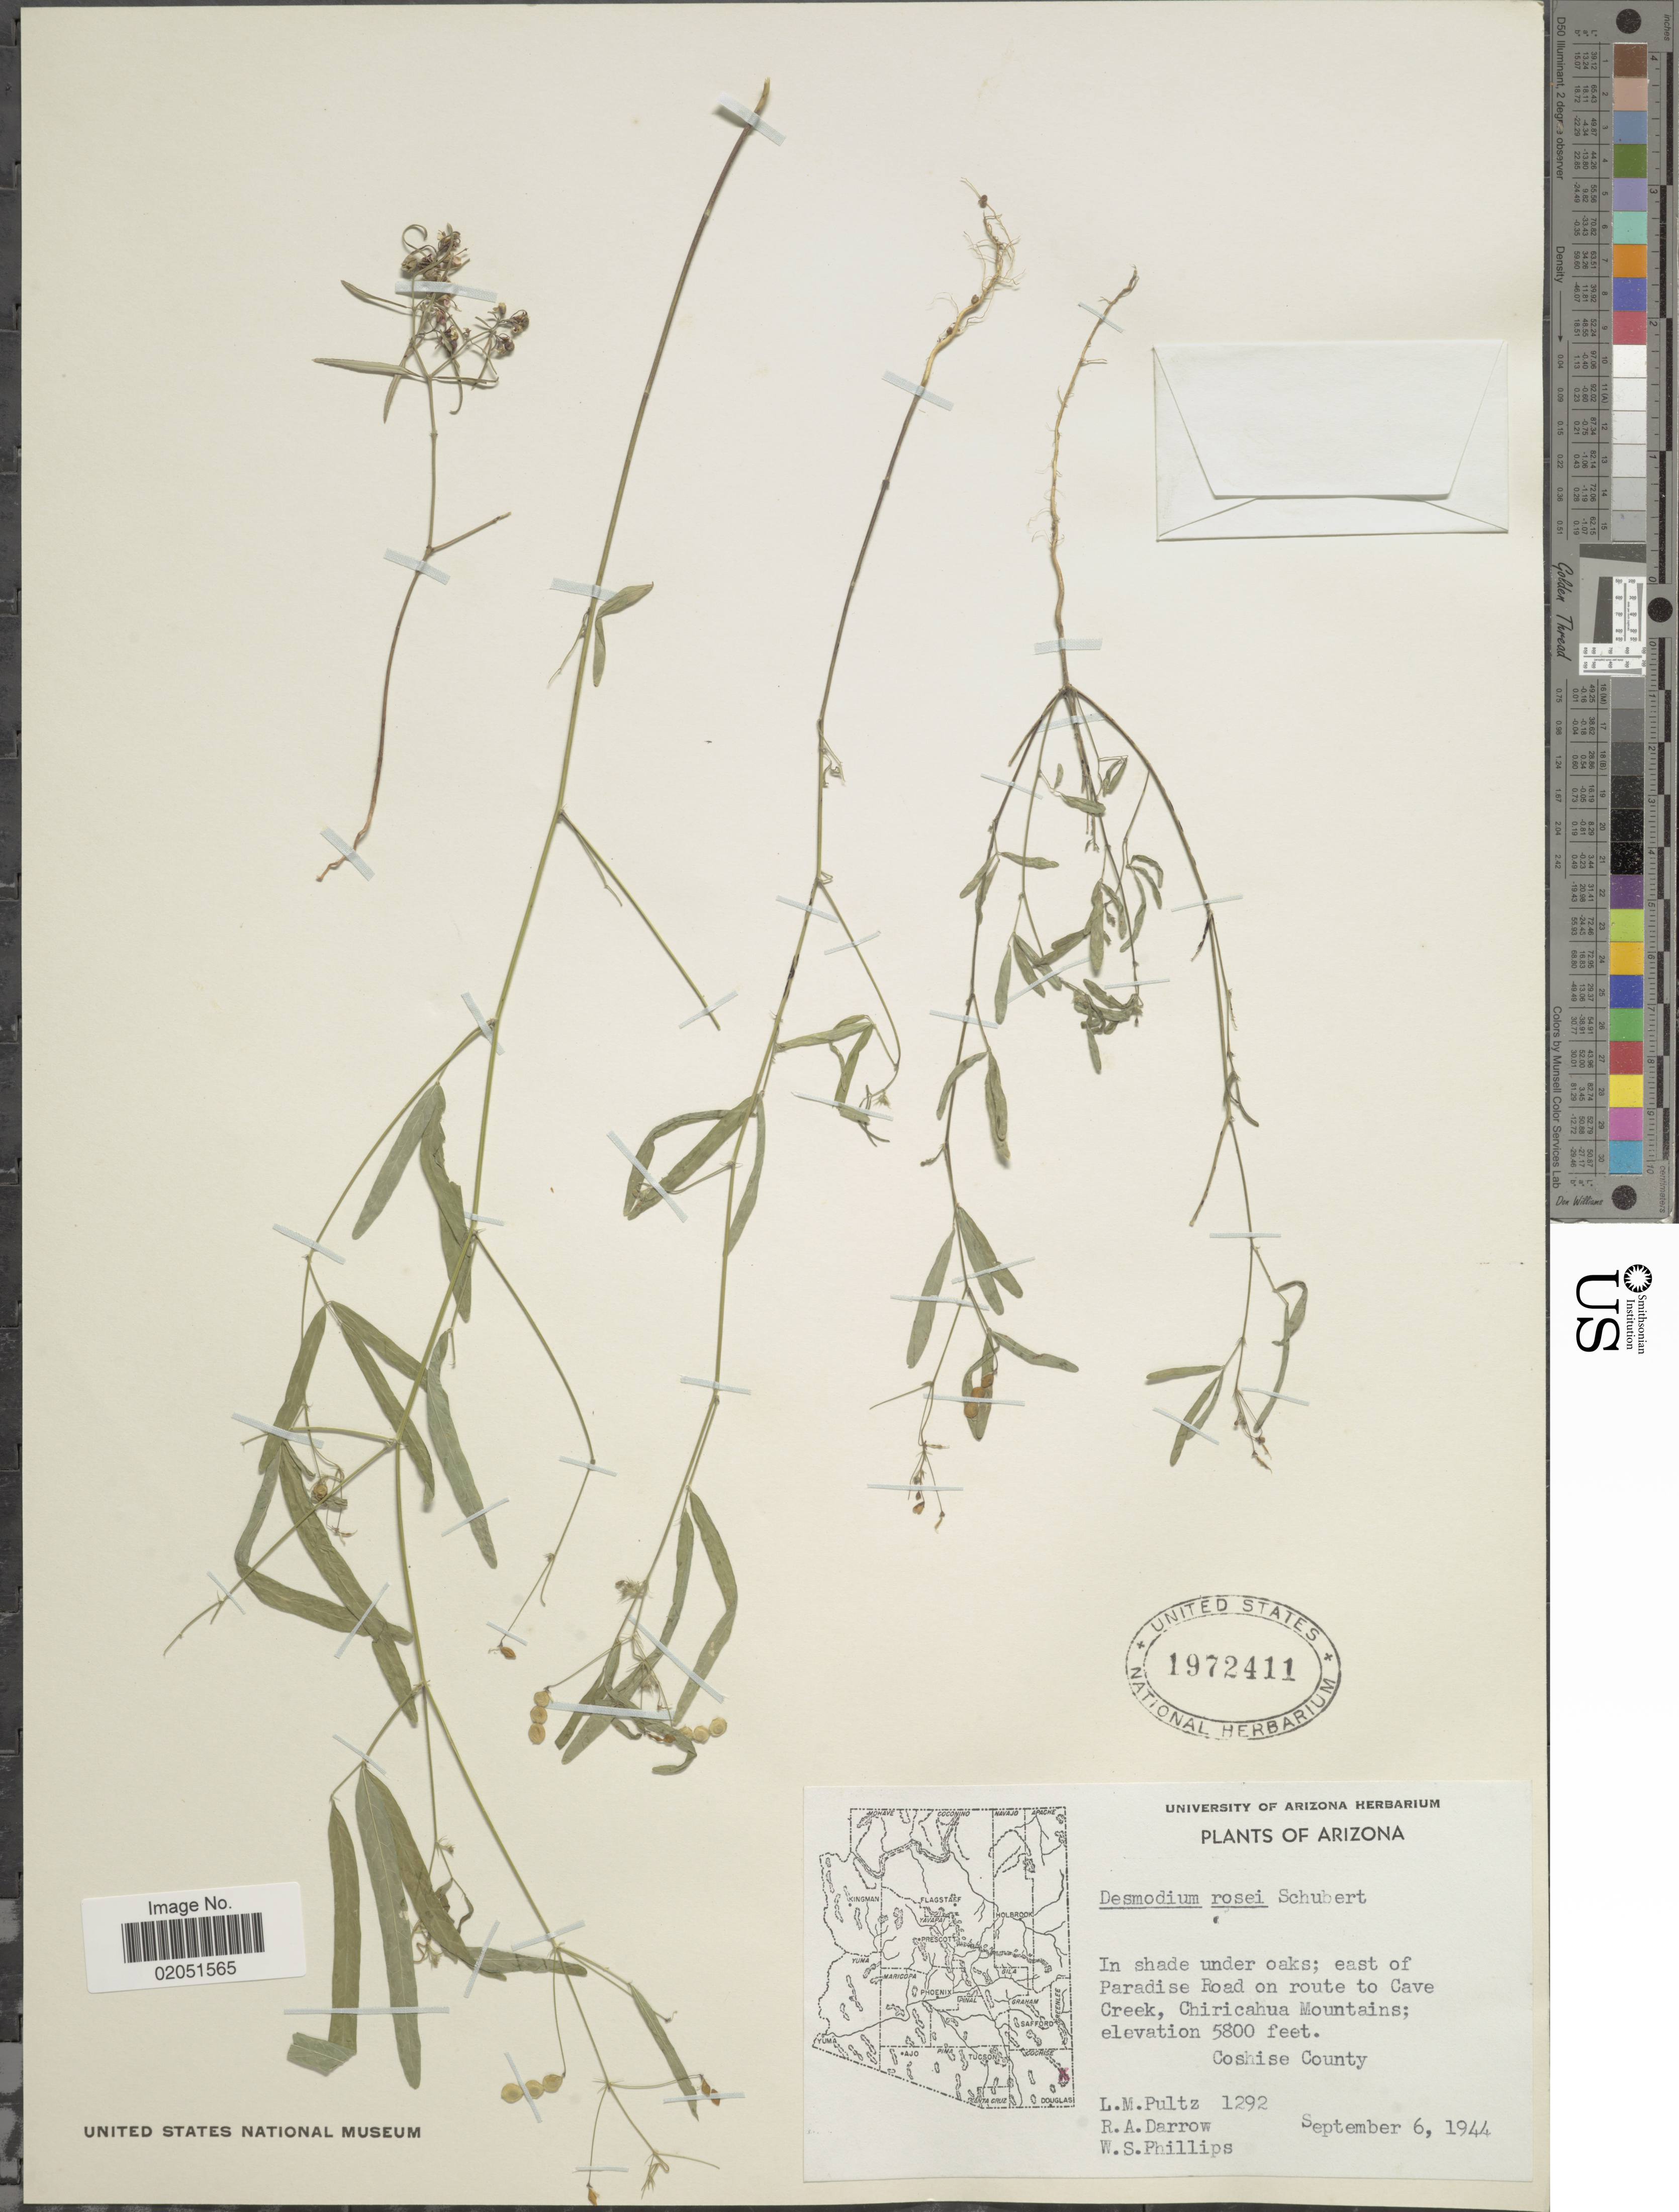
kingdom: Plantae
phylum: Tracheophyta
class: Magnoliopsida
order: Fabales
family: Fabaceae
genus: Desmodium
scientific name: Desmodium rosei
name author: B.G. Schub.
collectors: L. Pultz, R. A. Darrow & W. S. Phillips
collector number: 1292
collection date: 1944-09-06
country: United States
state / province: Arizona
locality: In shade under oaks; east of Paradise Road on route to Cave Creek, Chiricahua Mountains, Coshise County.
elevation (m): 1768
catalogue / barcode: US 1972411